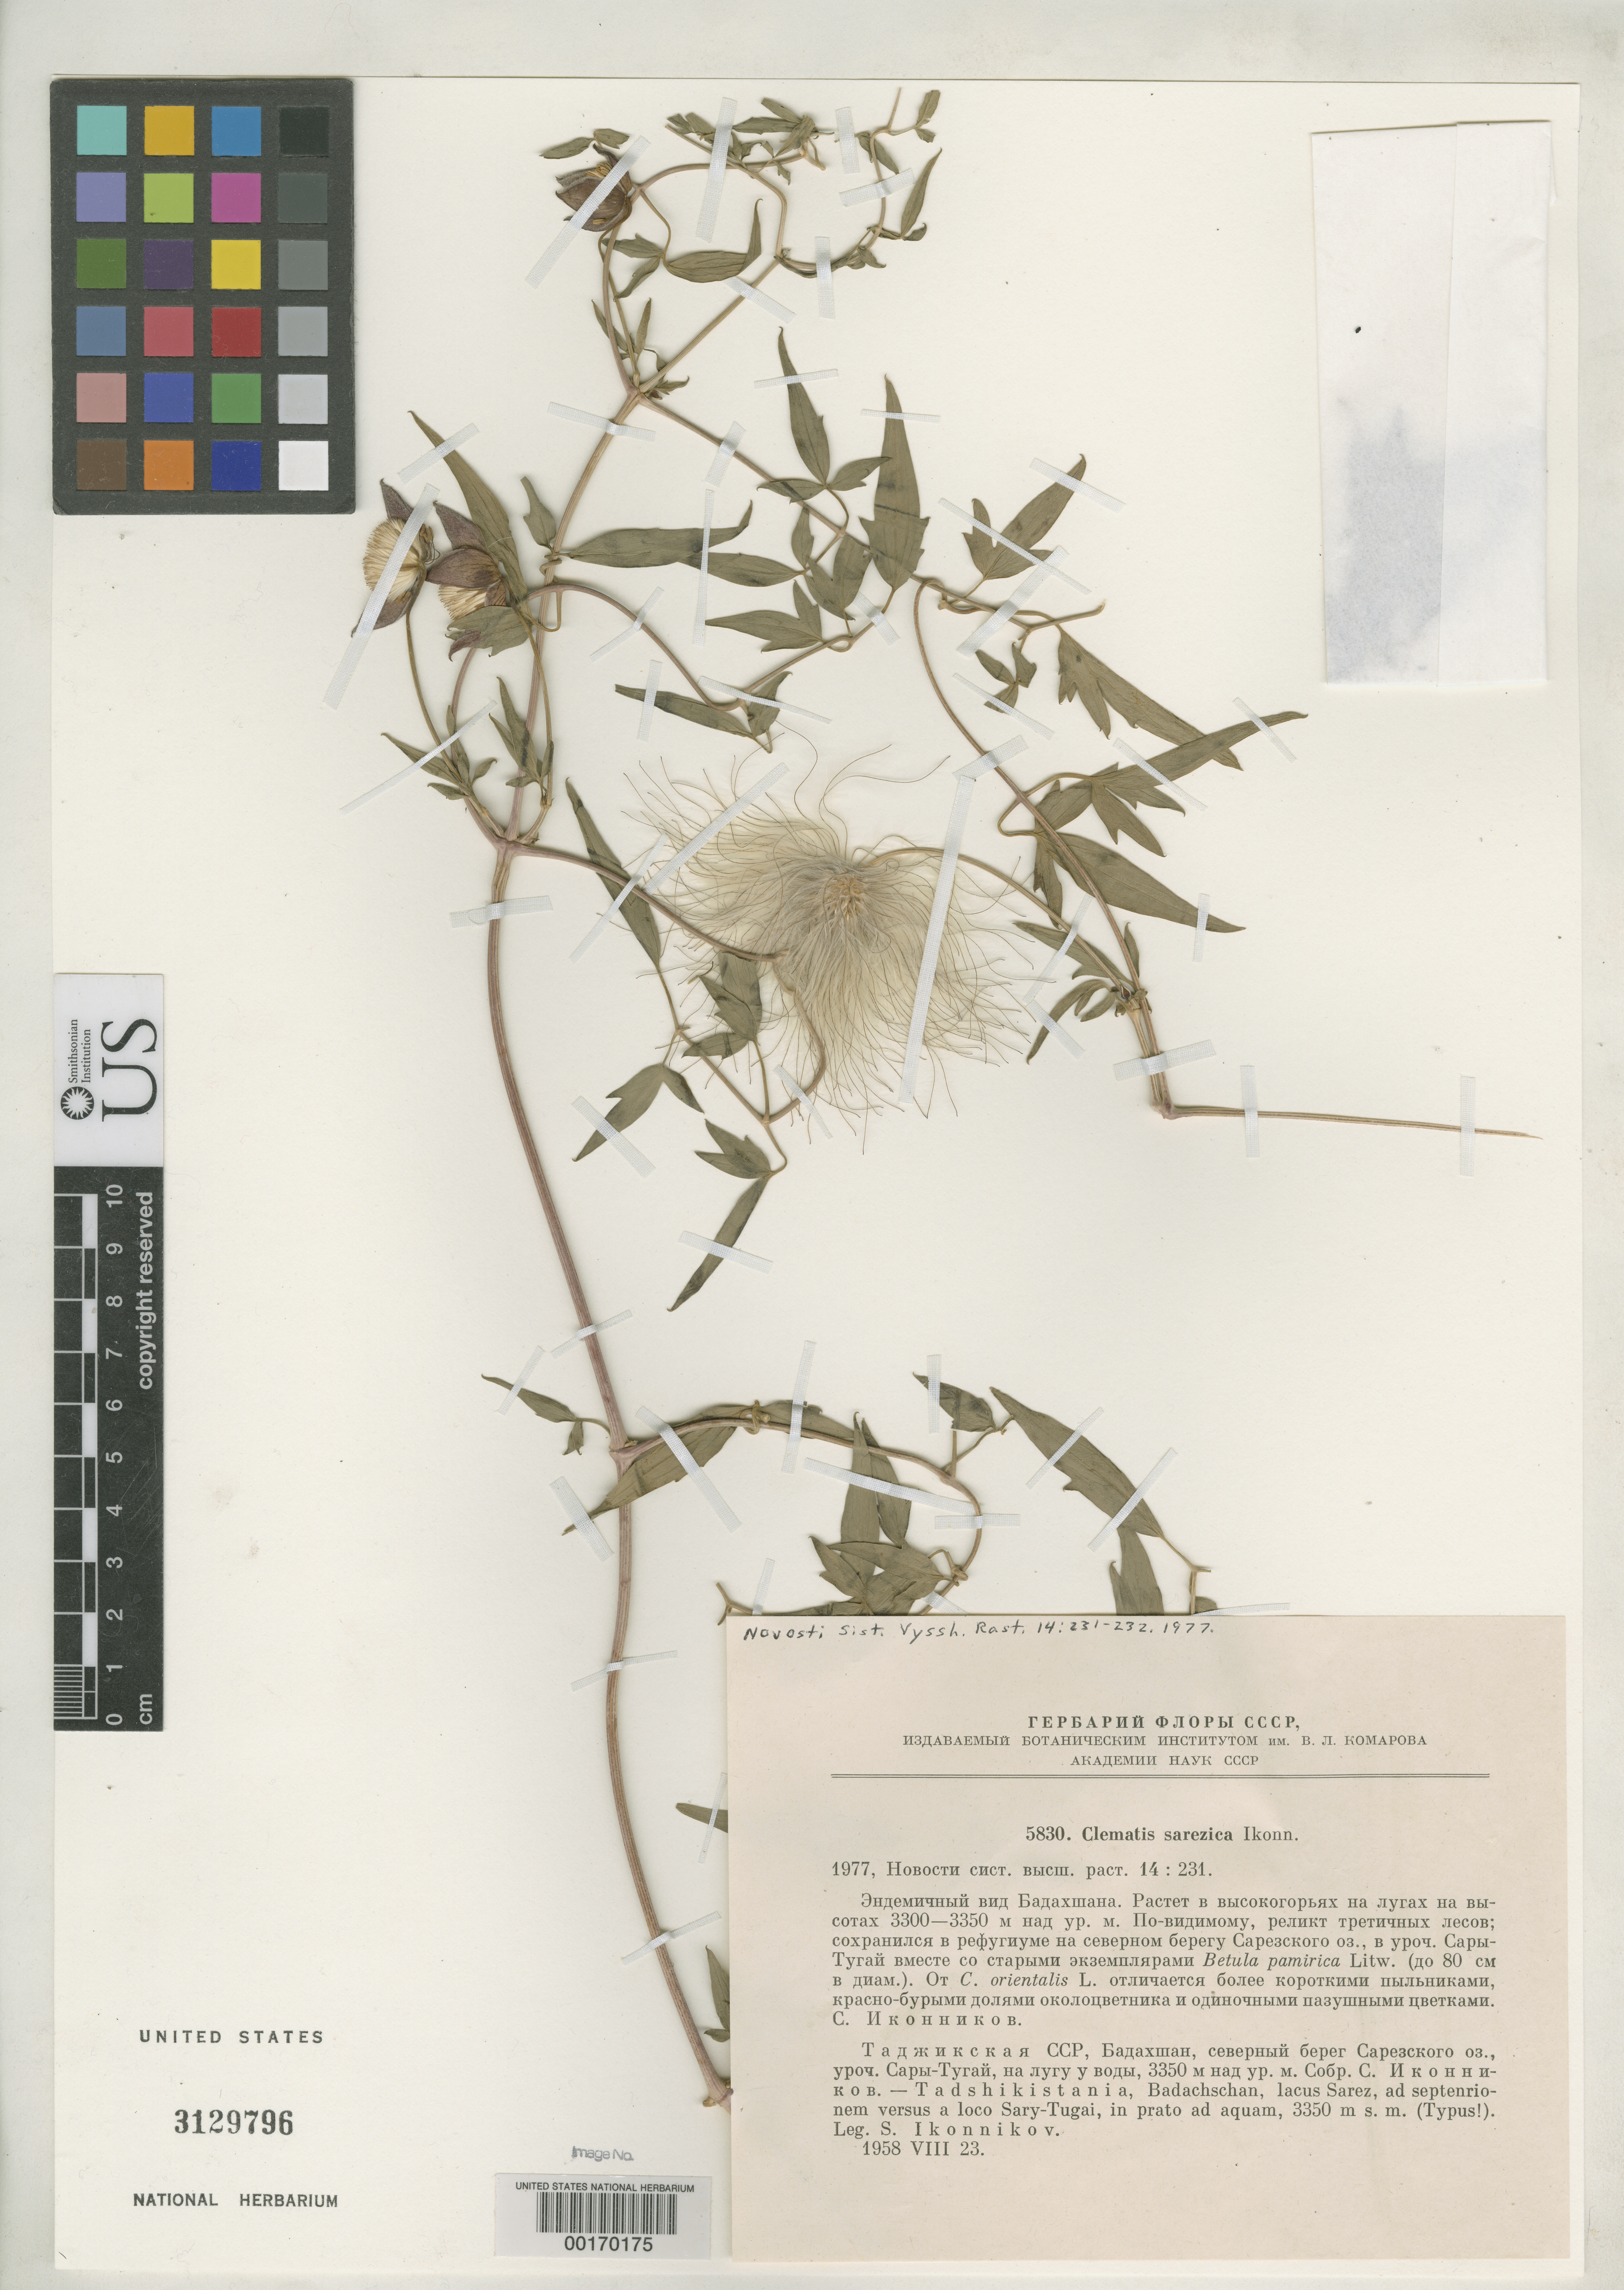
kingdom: Plantae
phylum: Tracheophyta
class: Magnoliopsida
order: Ranunculales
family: Ranunculaceae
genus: Clematis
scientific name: Clematis sarezica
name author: Ikonnikov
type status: Isotype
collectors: S. S. Ikonnikov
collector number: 5830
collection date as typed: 23 Aug 1958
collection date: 1958-08-23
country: Tajikistan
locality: Badachschan, Lacus Sarez, ad septenrionem versus a loco Sary-tugai.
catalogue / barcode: US 3129796